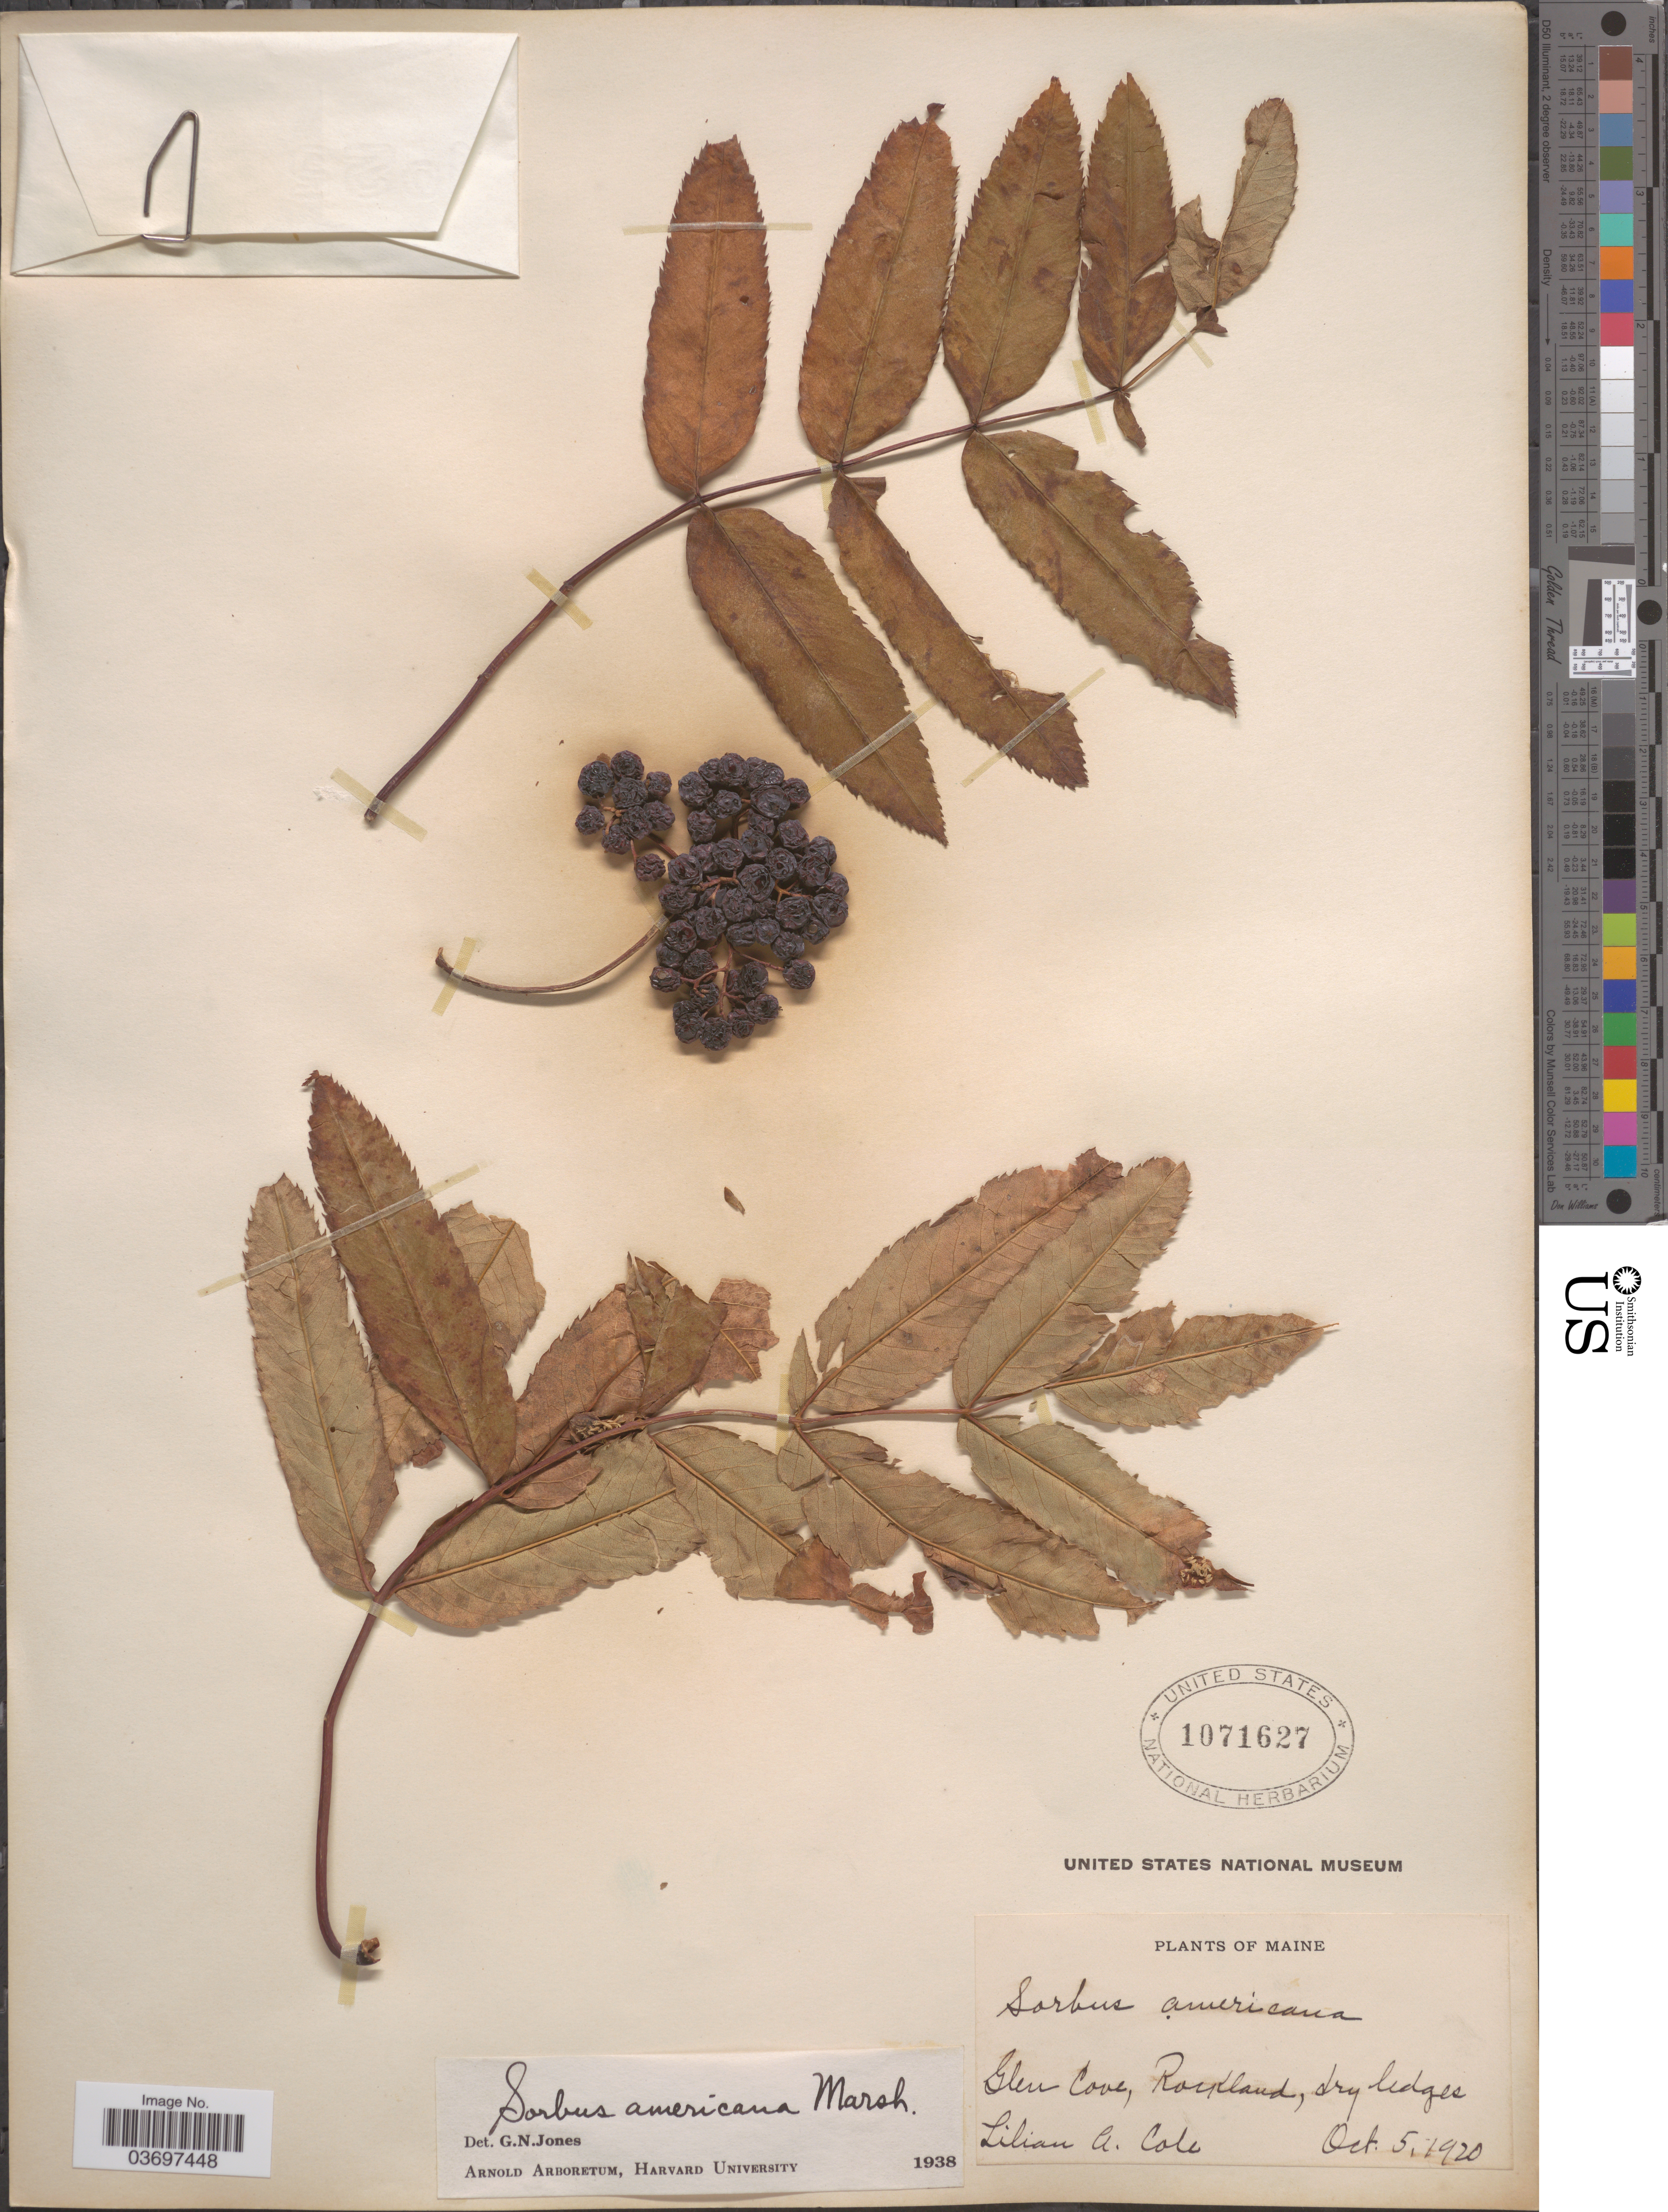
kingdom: Plantae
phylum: Tracheophyta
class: Magnoliopsida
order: Rosales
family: Rosaceae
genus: Sorbus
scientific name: Sorbus americana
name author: Marshall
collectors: L. A. Cole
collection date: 1920-10-05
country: United States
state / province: Maine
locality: Glen Cove, Rockland.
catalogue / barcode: US 1071627